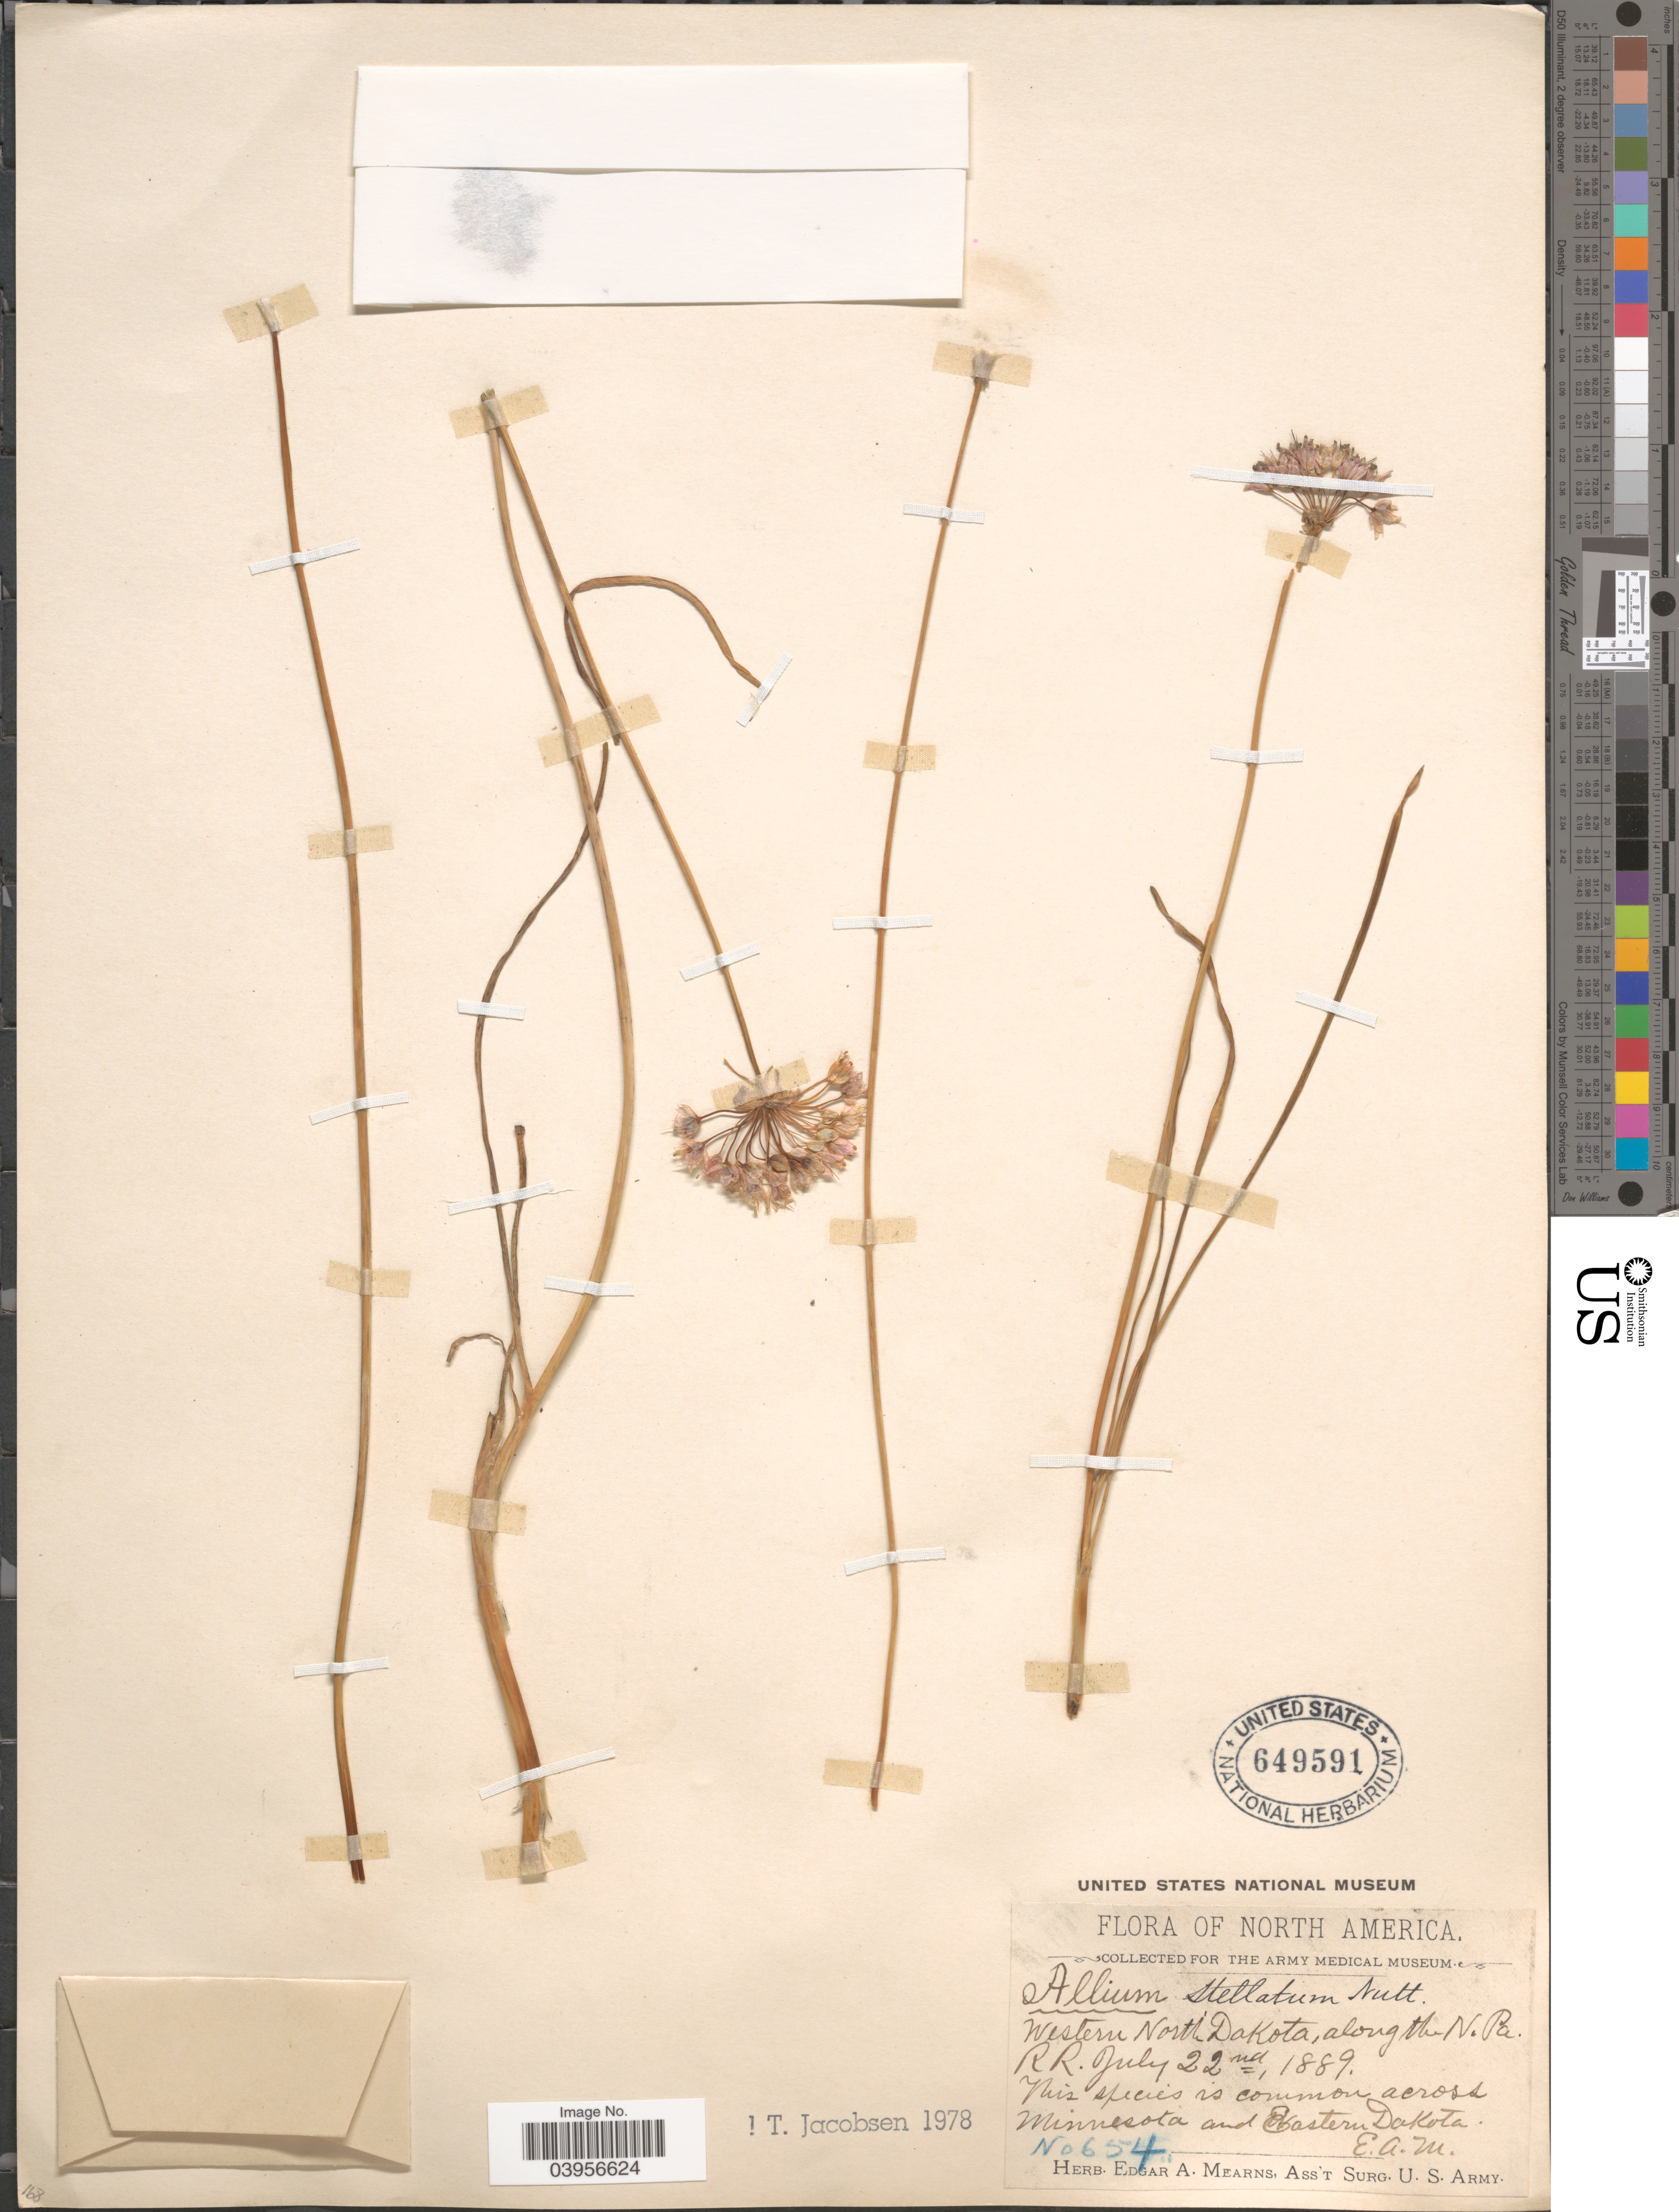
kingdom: Plantae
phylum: Tracheophyta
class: Liliopsida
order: Asparagales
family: Amaryllidaceae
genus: Allium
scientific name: Allium stellatum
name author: Nutt. ex Ker Gawl.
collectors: E. A. Mearns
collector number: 654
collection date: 1889-07-22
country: United States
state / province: North Dakota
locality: Western North Dakota, along the N. Pa. RR.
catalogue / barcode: US 649591